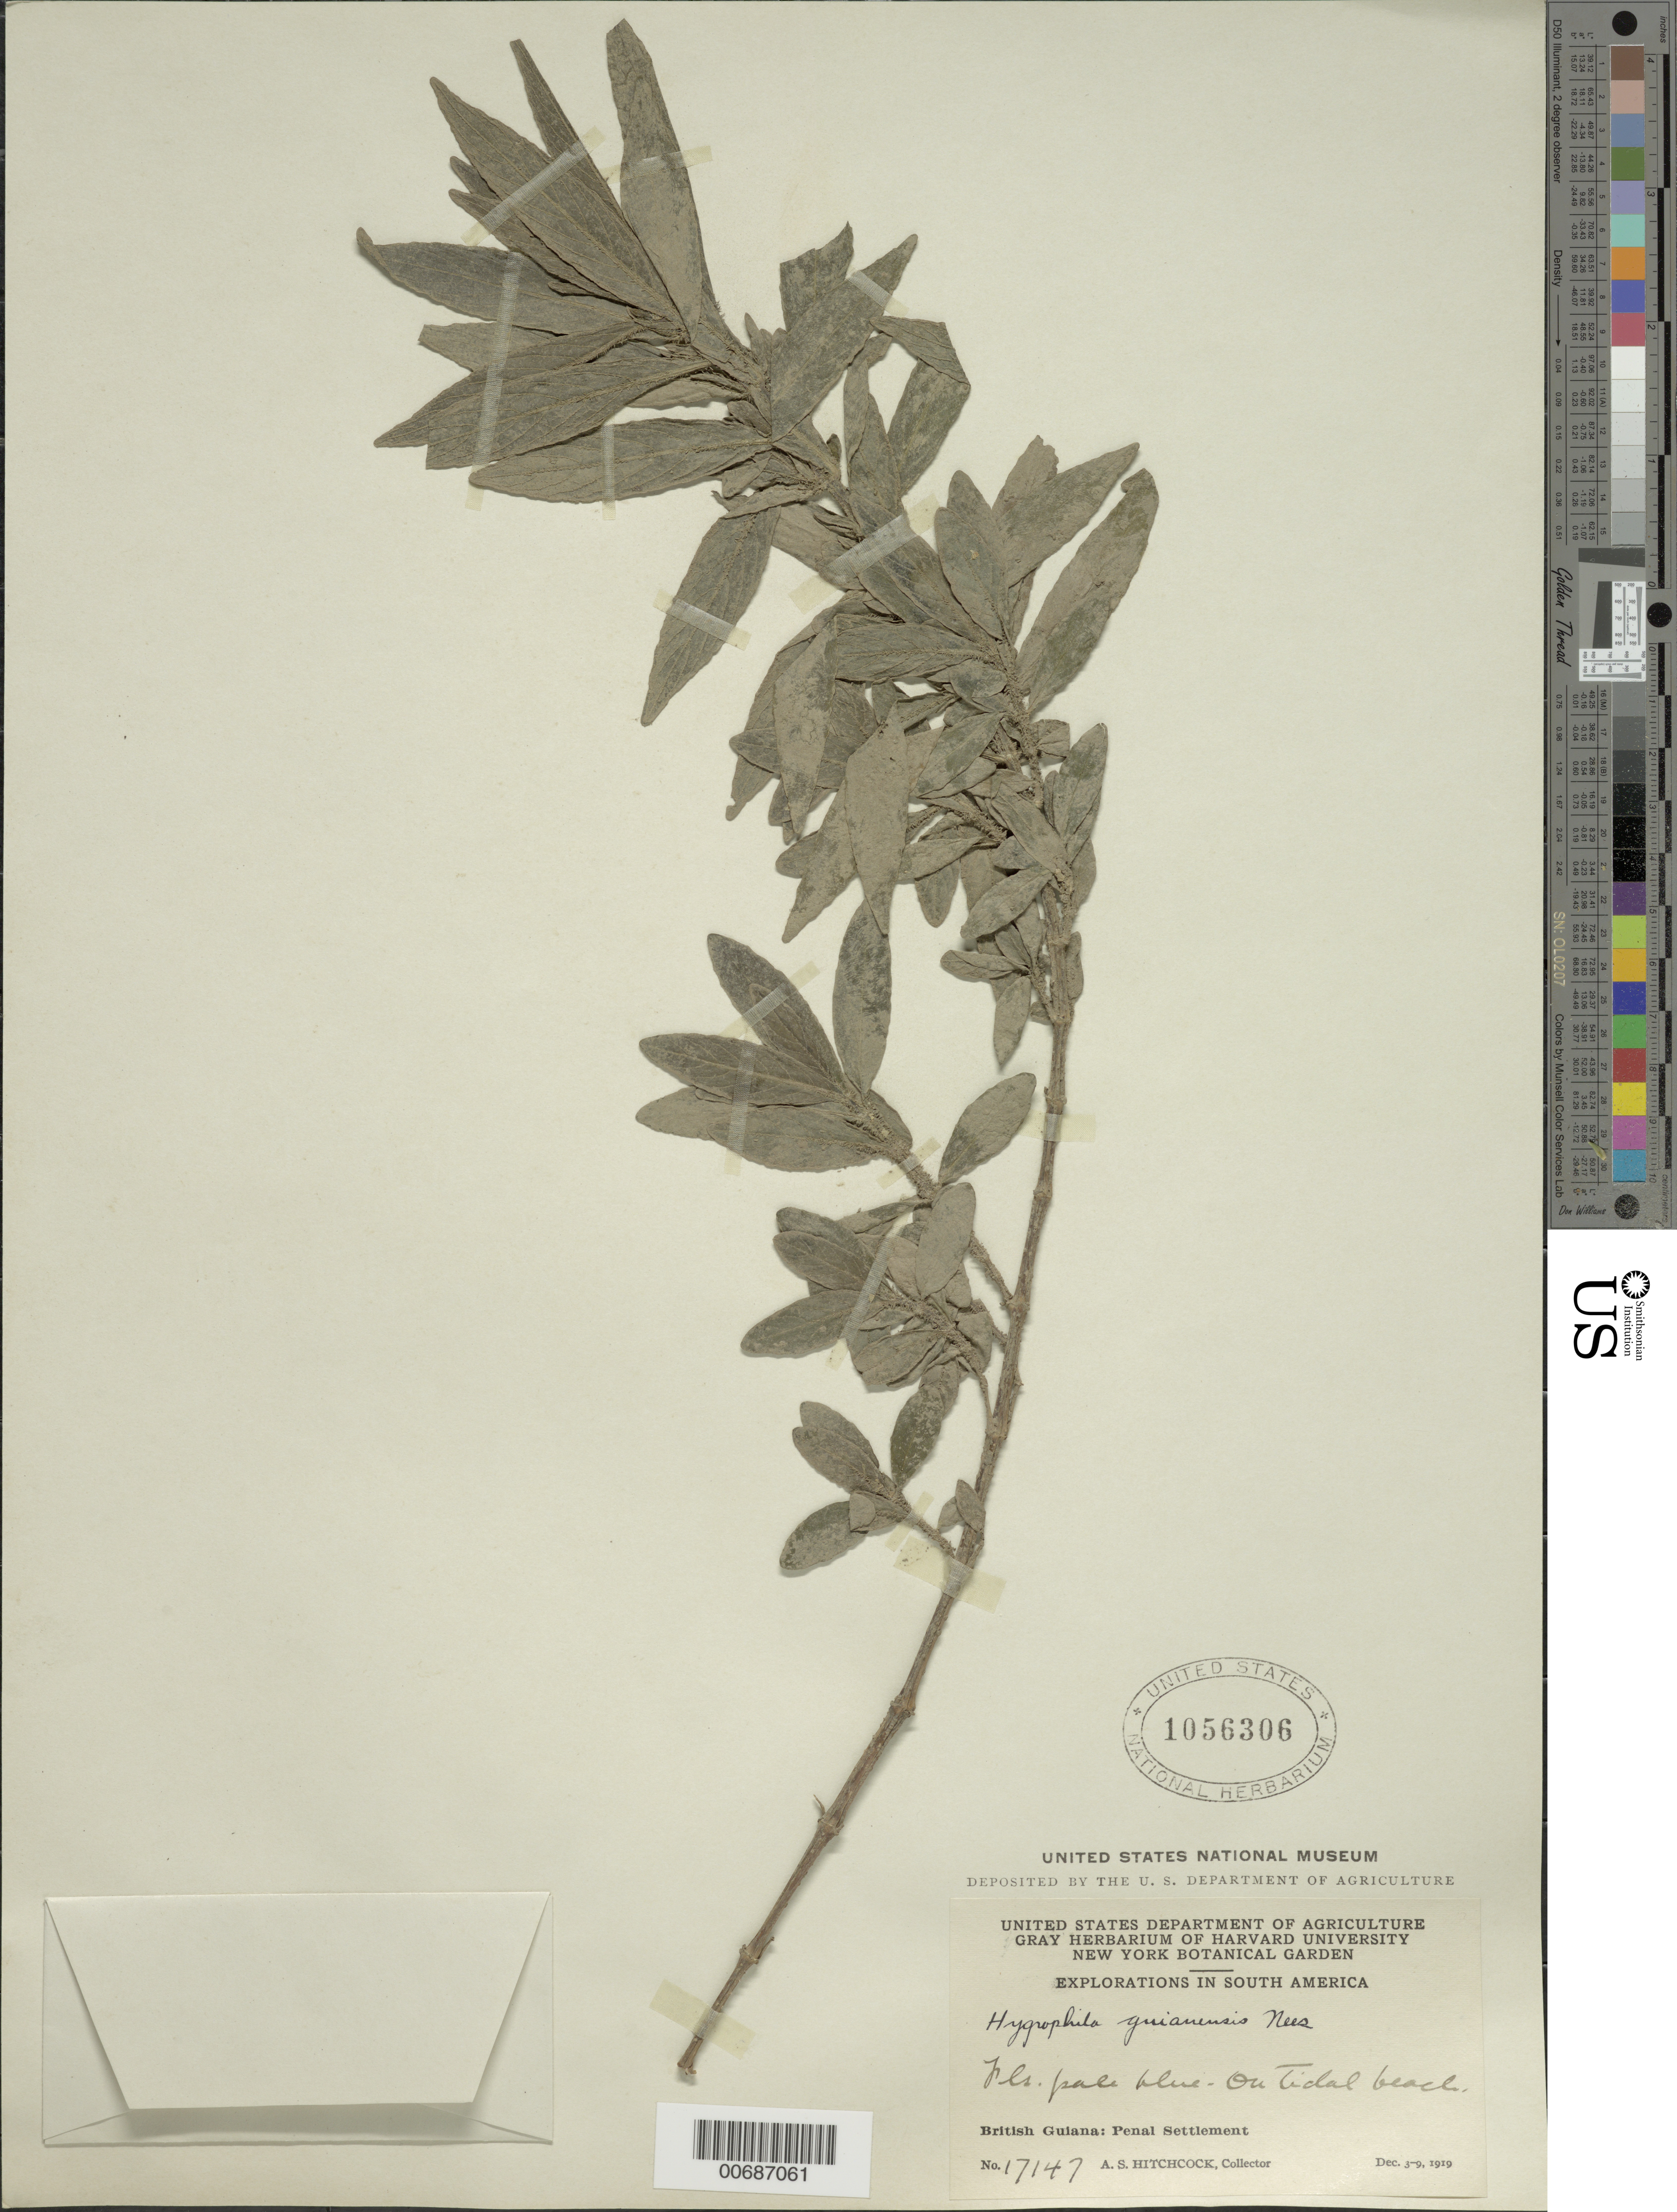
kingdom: Plantae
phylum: Tracheophyta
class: Magnoliopsida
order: Lamiales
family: Acanthaceae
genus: Hygrophila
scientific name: Hygrophila guianensis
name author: Nees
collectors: A. S. Hitchcock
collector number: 17147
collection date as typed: Dec. 3-9, 1919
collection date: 1919-12-03/1919-12-09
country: Guyana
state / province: Cuyuni-Mazaruni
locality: Penal Settlement, on W side of Essequibo River, near mouth of Mazaruni River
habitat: On tidal beach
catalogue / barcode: US 1056306